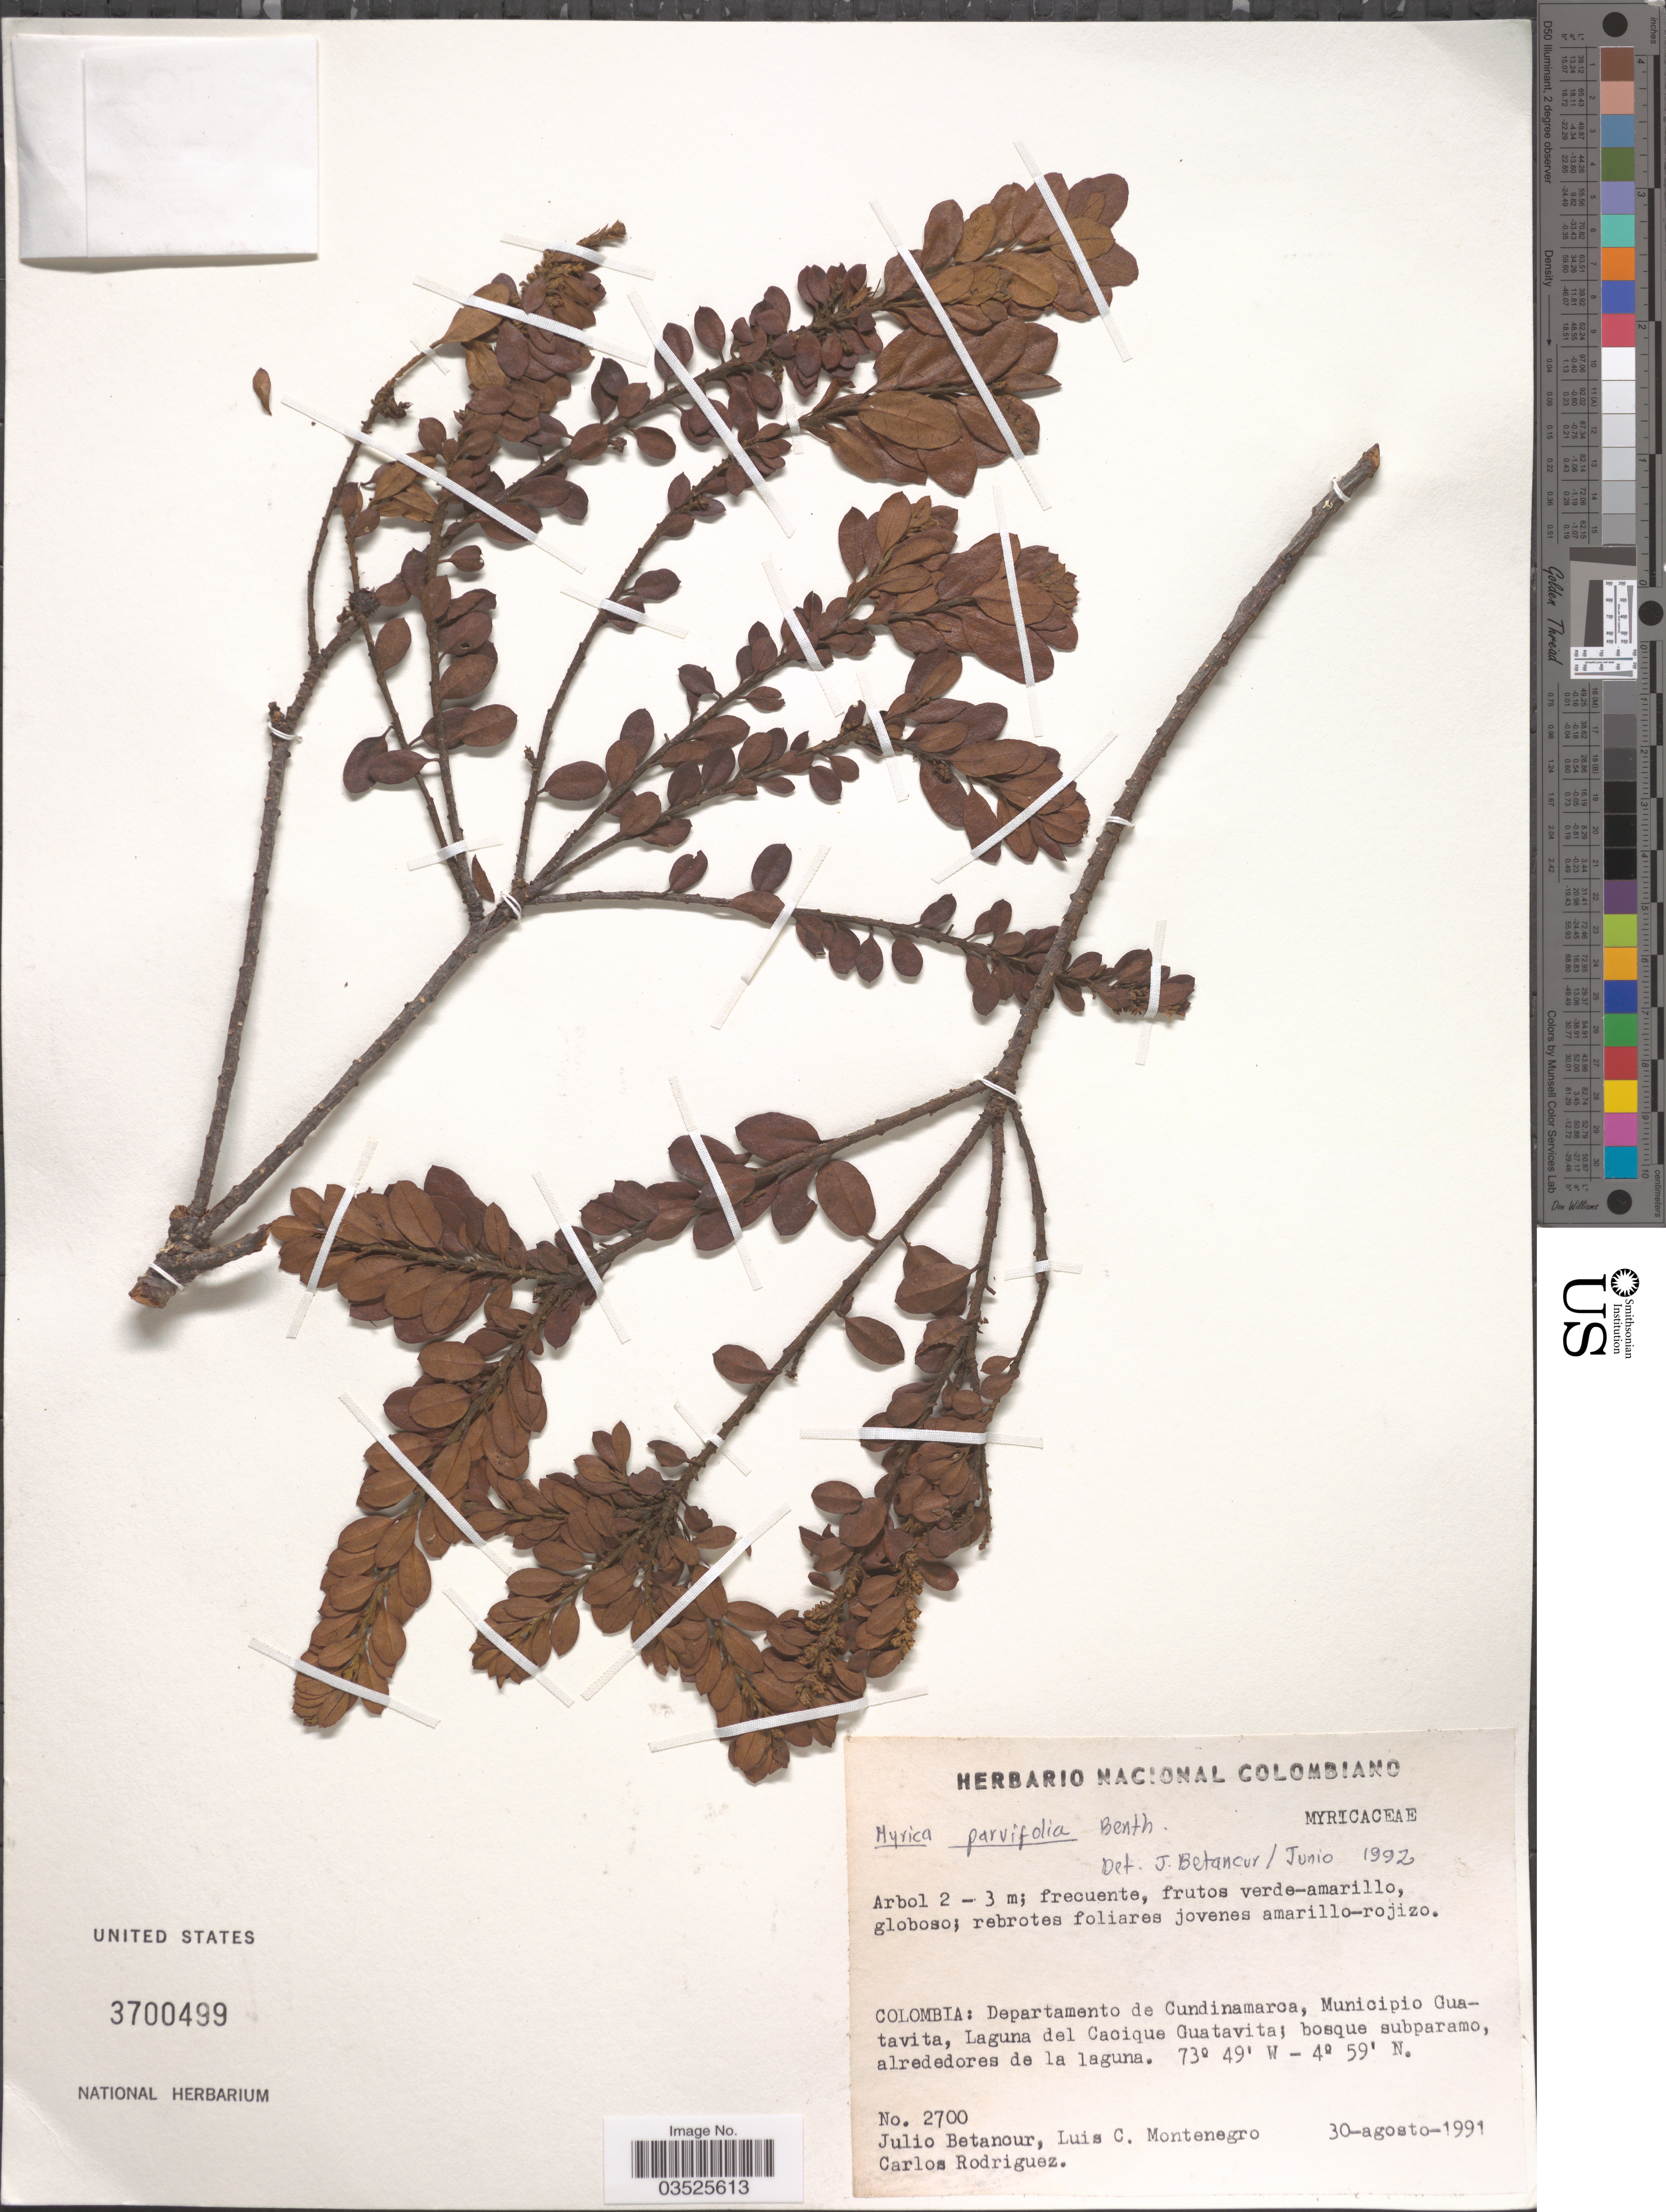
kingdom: Plantae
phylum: Tracheophyta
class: Magnoliopsida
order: Fagales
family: Myricaceae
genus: Morella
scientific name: Morella parvifolia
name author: (Benth.) Parra-Os.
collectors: J. Betancur, L. Montenegro & C. Rodriguez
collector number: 2700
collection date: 1991-08-30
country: Colombia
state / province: Cundinamarca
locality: Departamento de Cundinamarca, Municipio Guatavita, Laguna del Cacique Guatavita.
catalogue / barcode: US 3700499